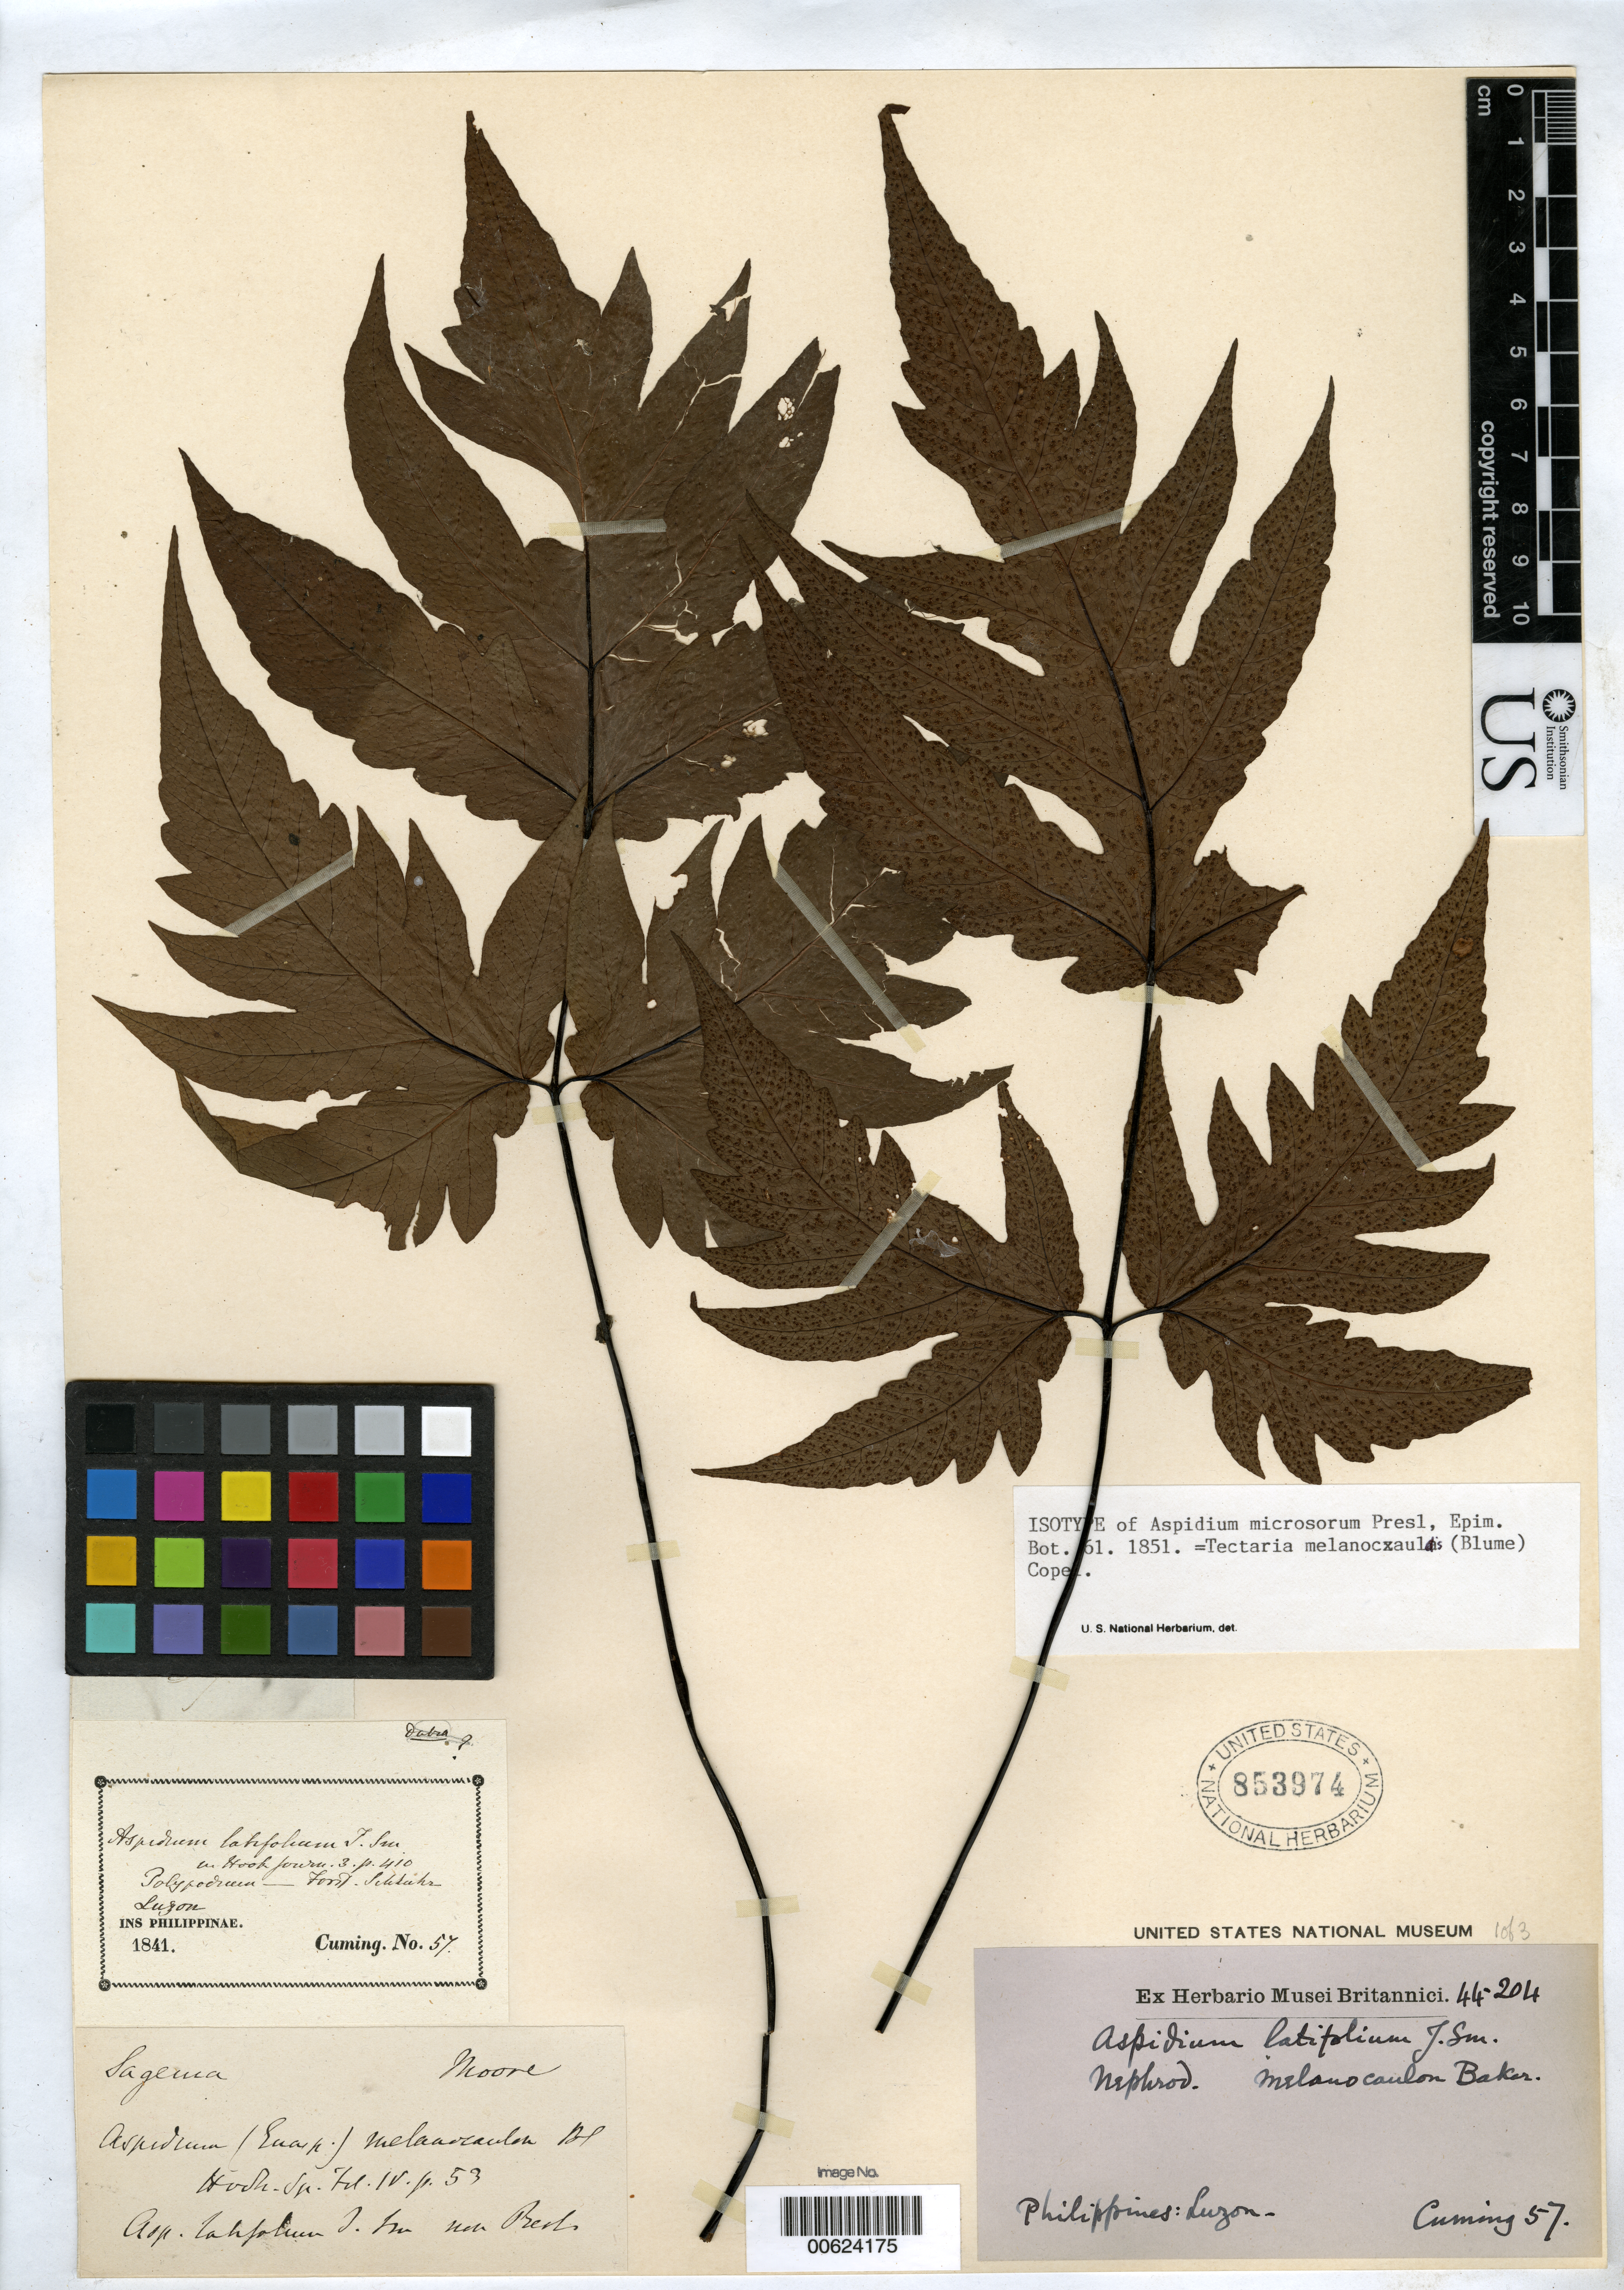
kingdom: Plantae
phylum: Tracheophyta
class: Polypodiopsida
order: Polypodiales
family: Tectariaceae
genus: Aspidium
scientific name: Aspidium microsorum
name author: C. Presl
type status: Isotype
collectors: H. Cuming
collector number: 57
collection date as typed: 1841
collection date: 1841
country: Philippines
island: Luzon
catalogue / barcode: US 853974